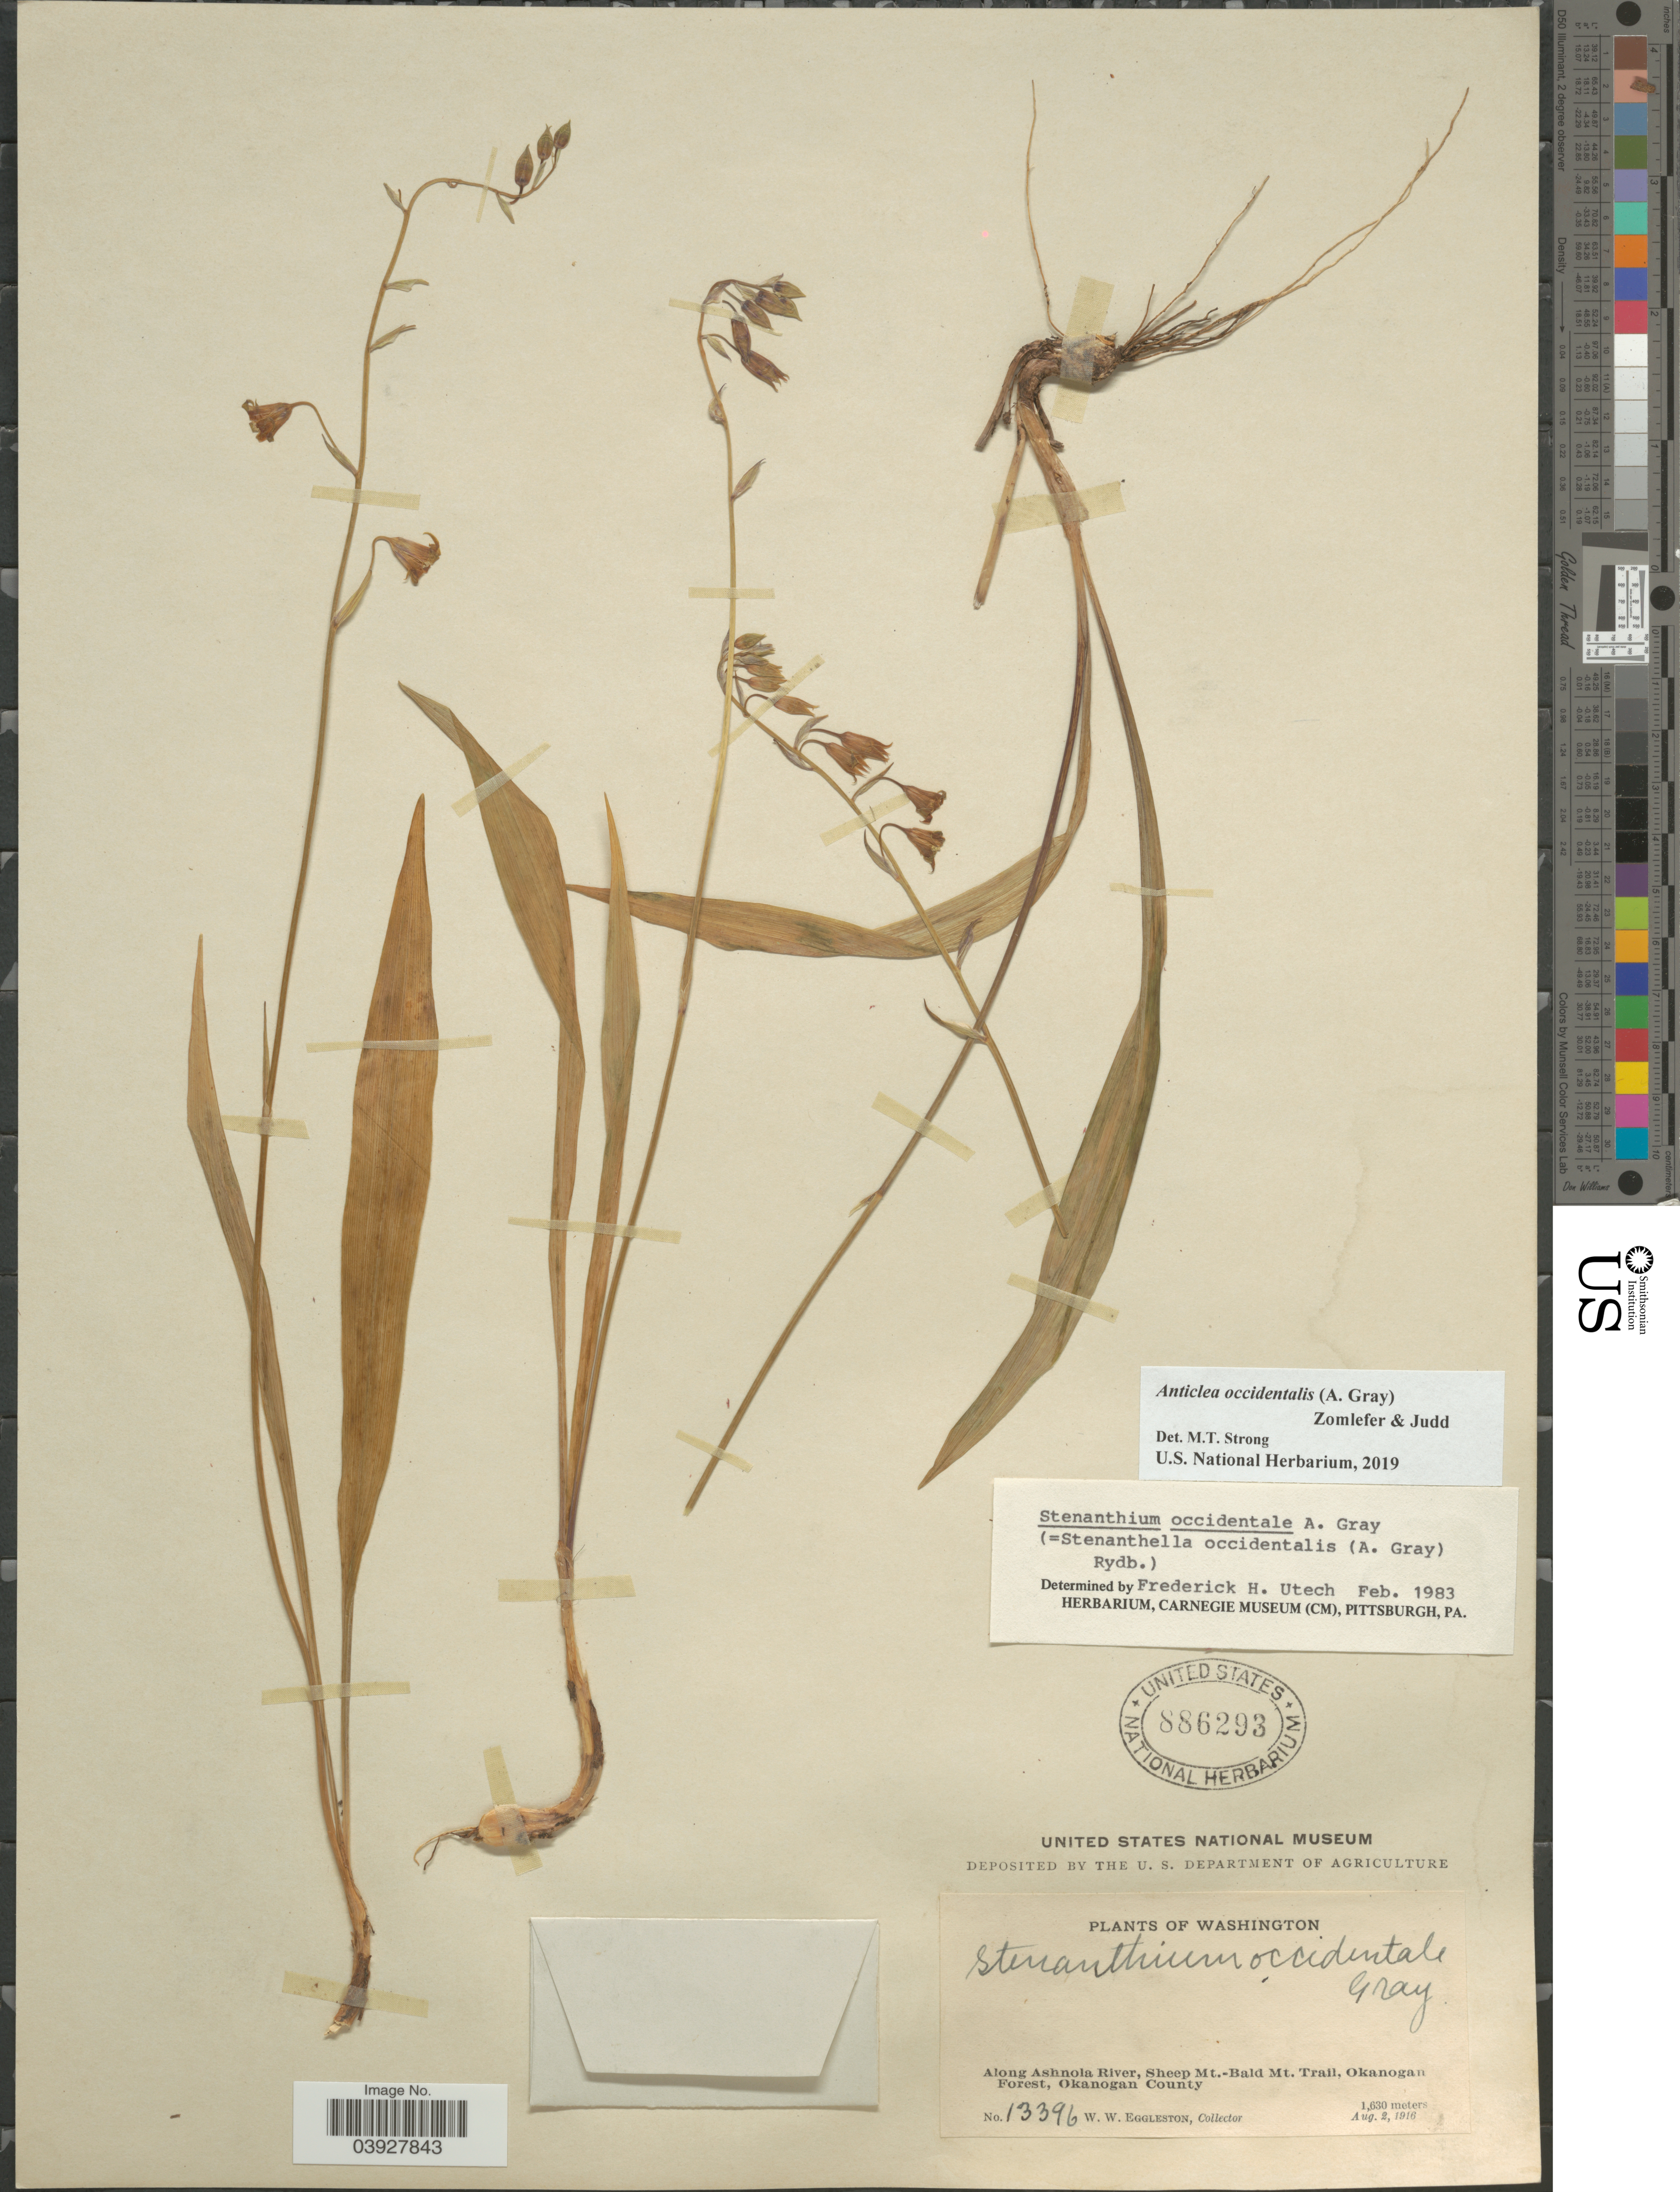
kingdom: Plantae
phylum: Tracheophyta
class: Liliopsida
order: Liliales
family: Melanthiaceae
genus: Anticlea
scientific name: Anticlea occidentalis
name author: (A. Gray) Zomlefer & Judd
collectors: W. W. Eggleston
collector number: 13396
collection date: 1916-08-02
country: United States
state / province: Washington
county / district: Okanogan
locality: Along Ashnola River, Sheep Mt.-Bald Mt. Trail, Okanogan Forest, Okanogan County.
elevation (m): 1630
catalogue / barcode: US 886293